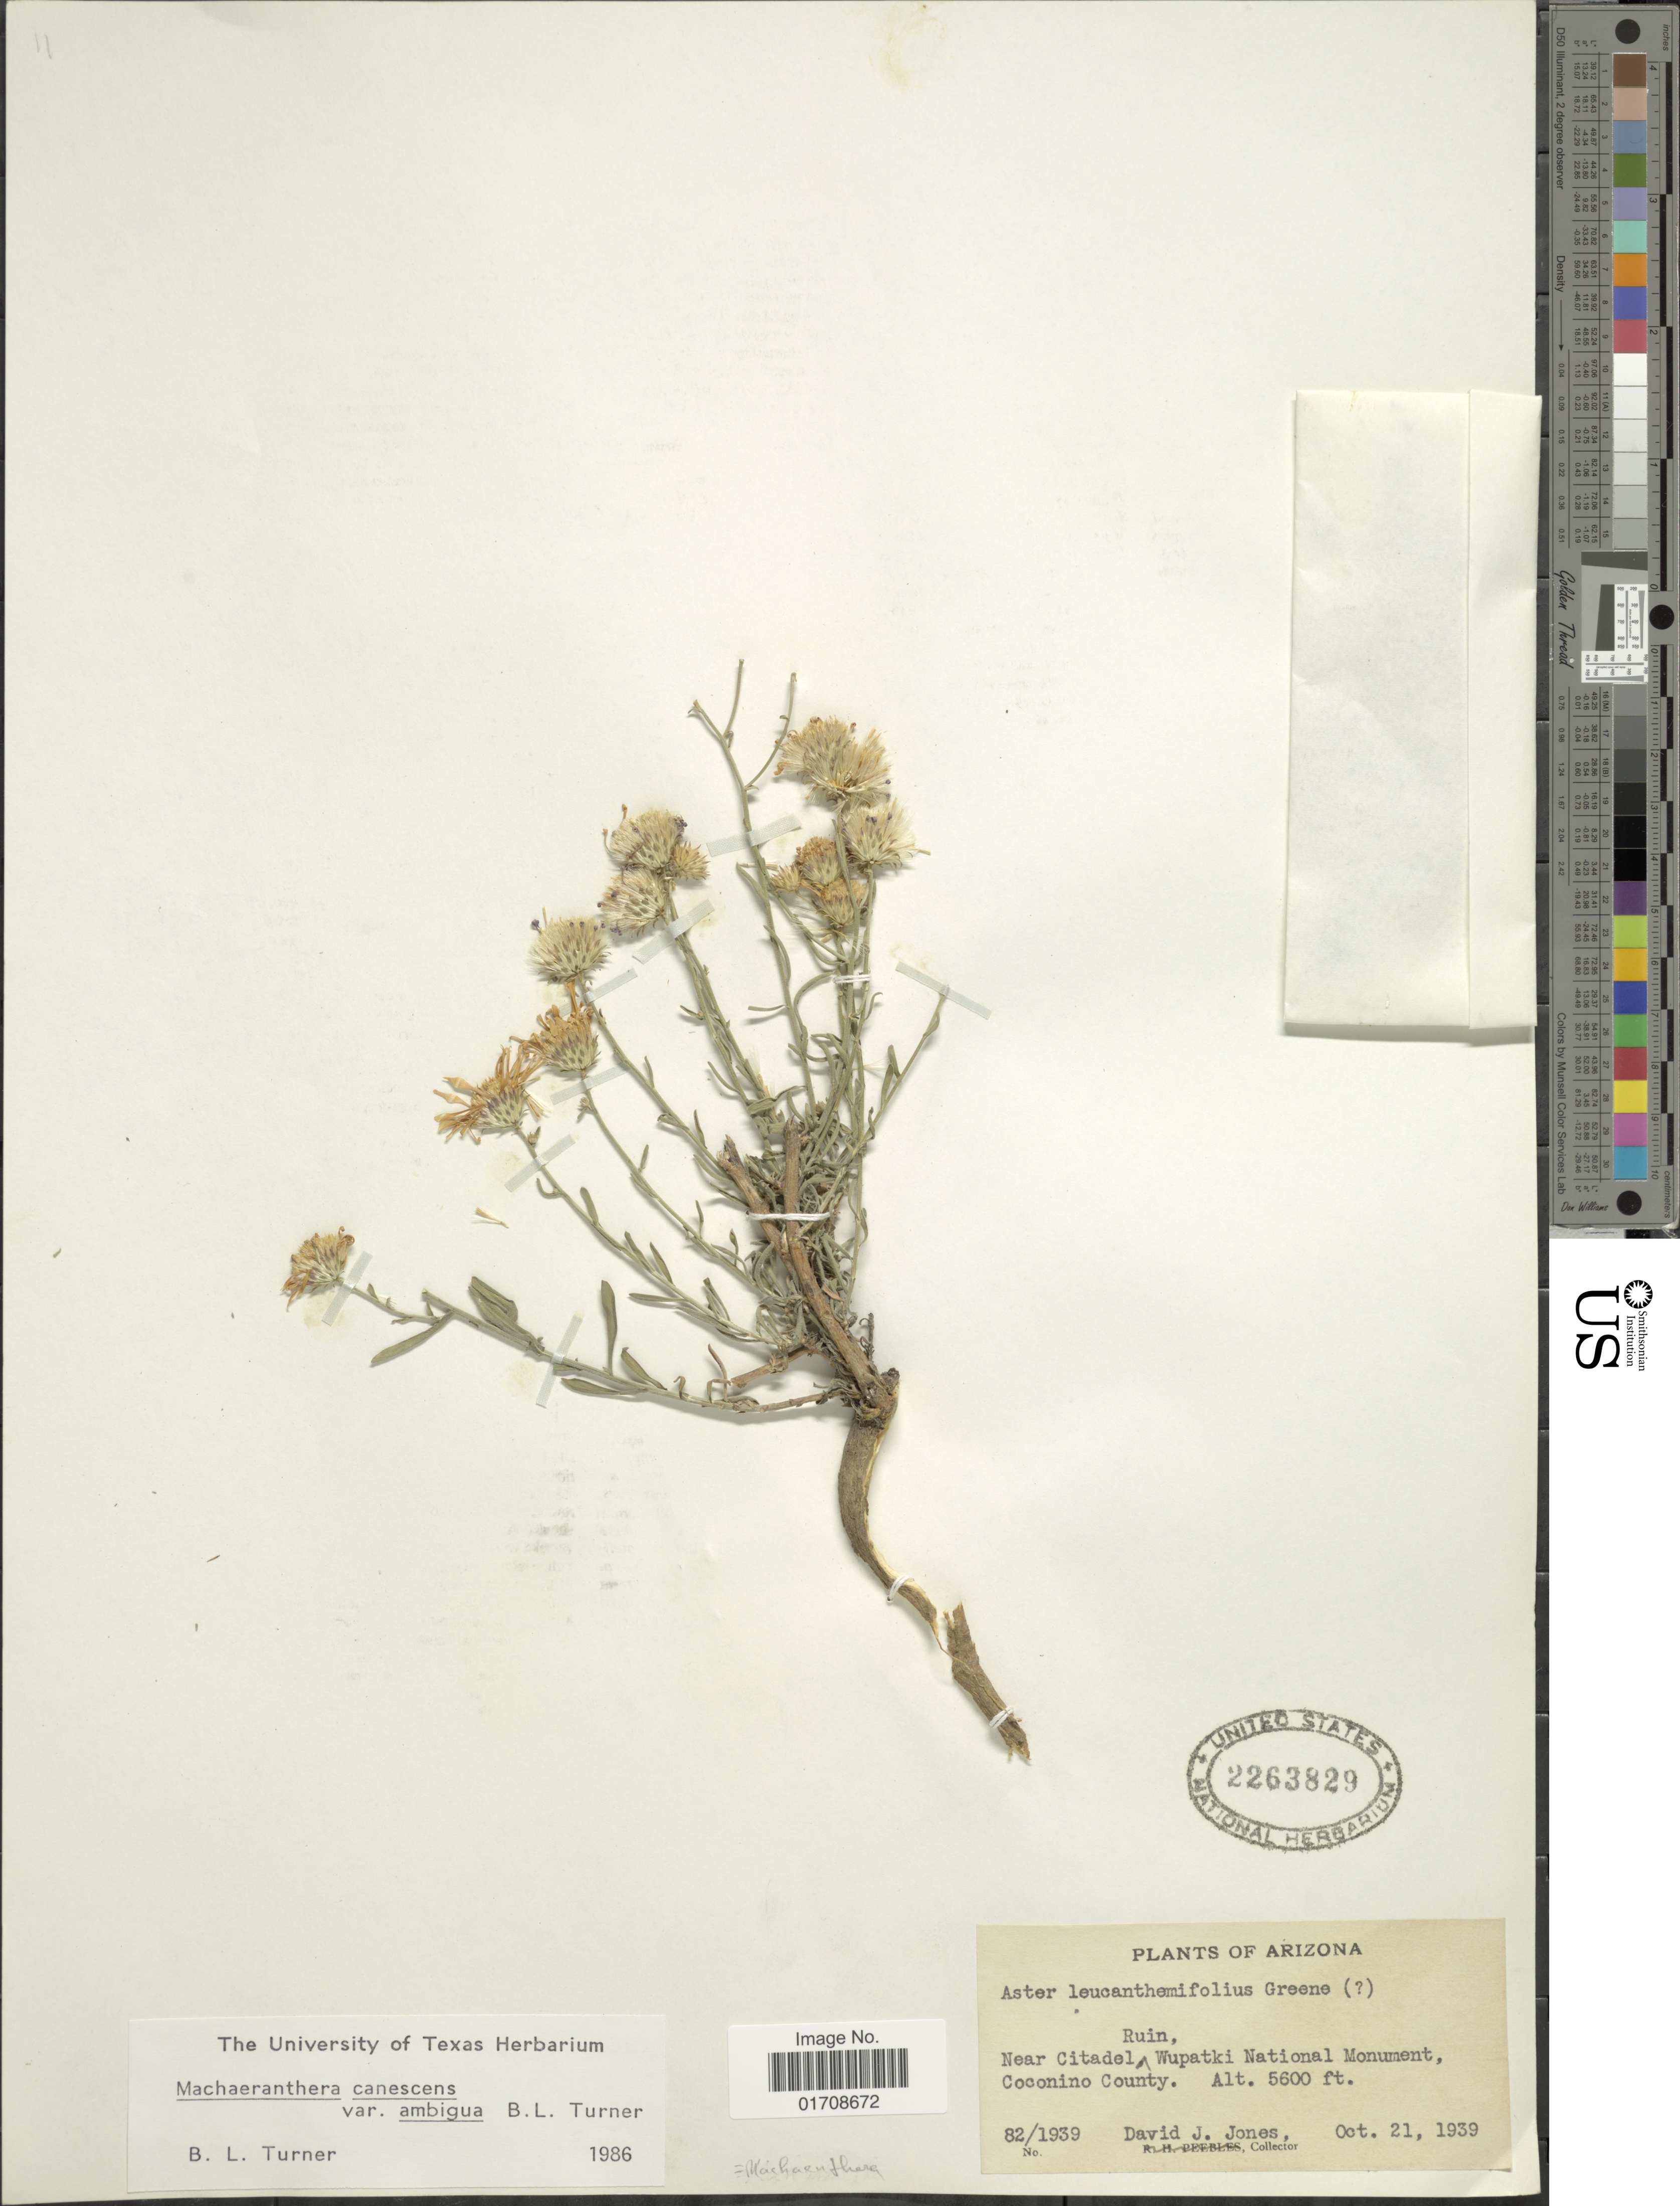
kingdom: Plantae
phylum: Tracheophyta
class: Magnoliopsida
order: Asterales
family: Asteraceae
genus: Machaeranthera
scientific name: Machaeranthera canescens var. ambigua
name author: (B.L. Turner) B.L. Turner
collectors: D. Jones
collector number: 82/1939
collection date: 1939-10-21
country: United States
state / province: Arizona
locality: Near Citadel Ruin, Wupatki National Monument, Coconino County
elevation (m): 1707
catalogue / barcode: US 2263829